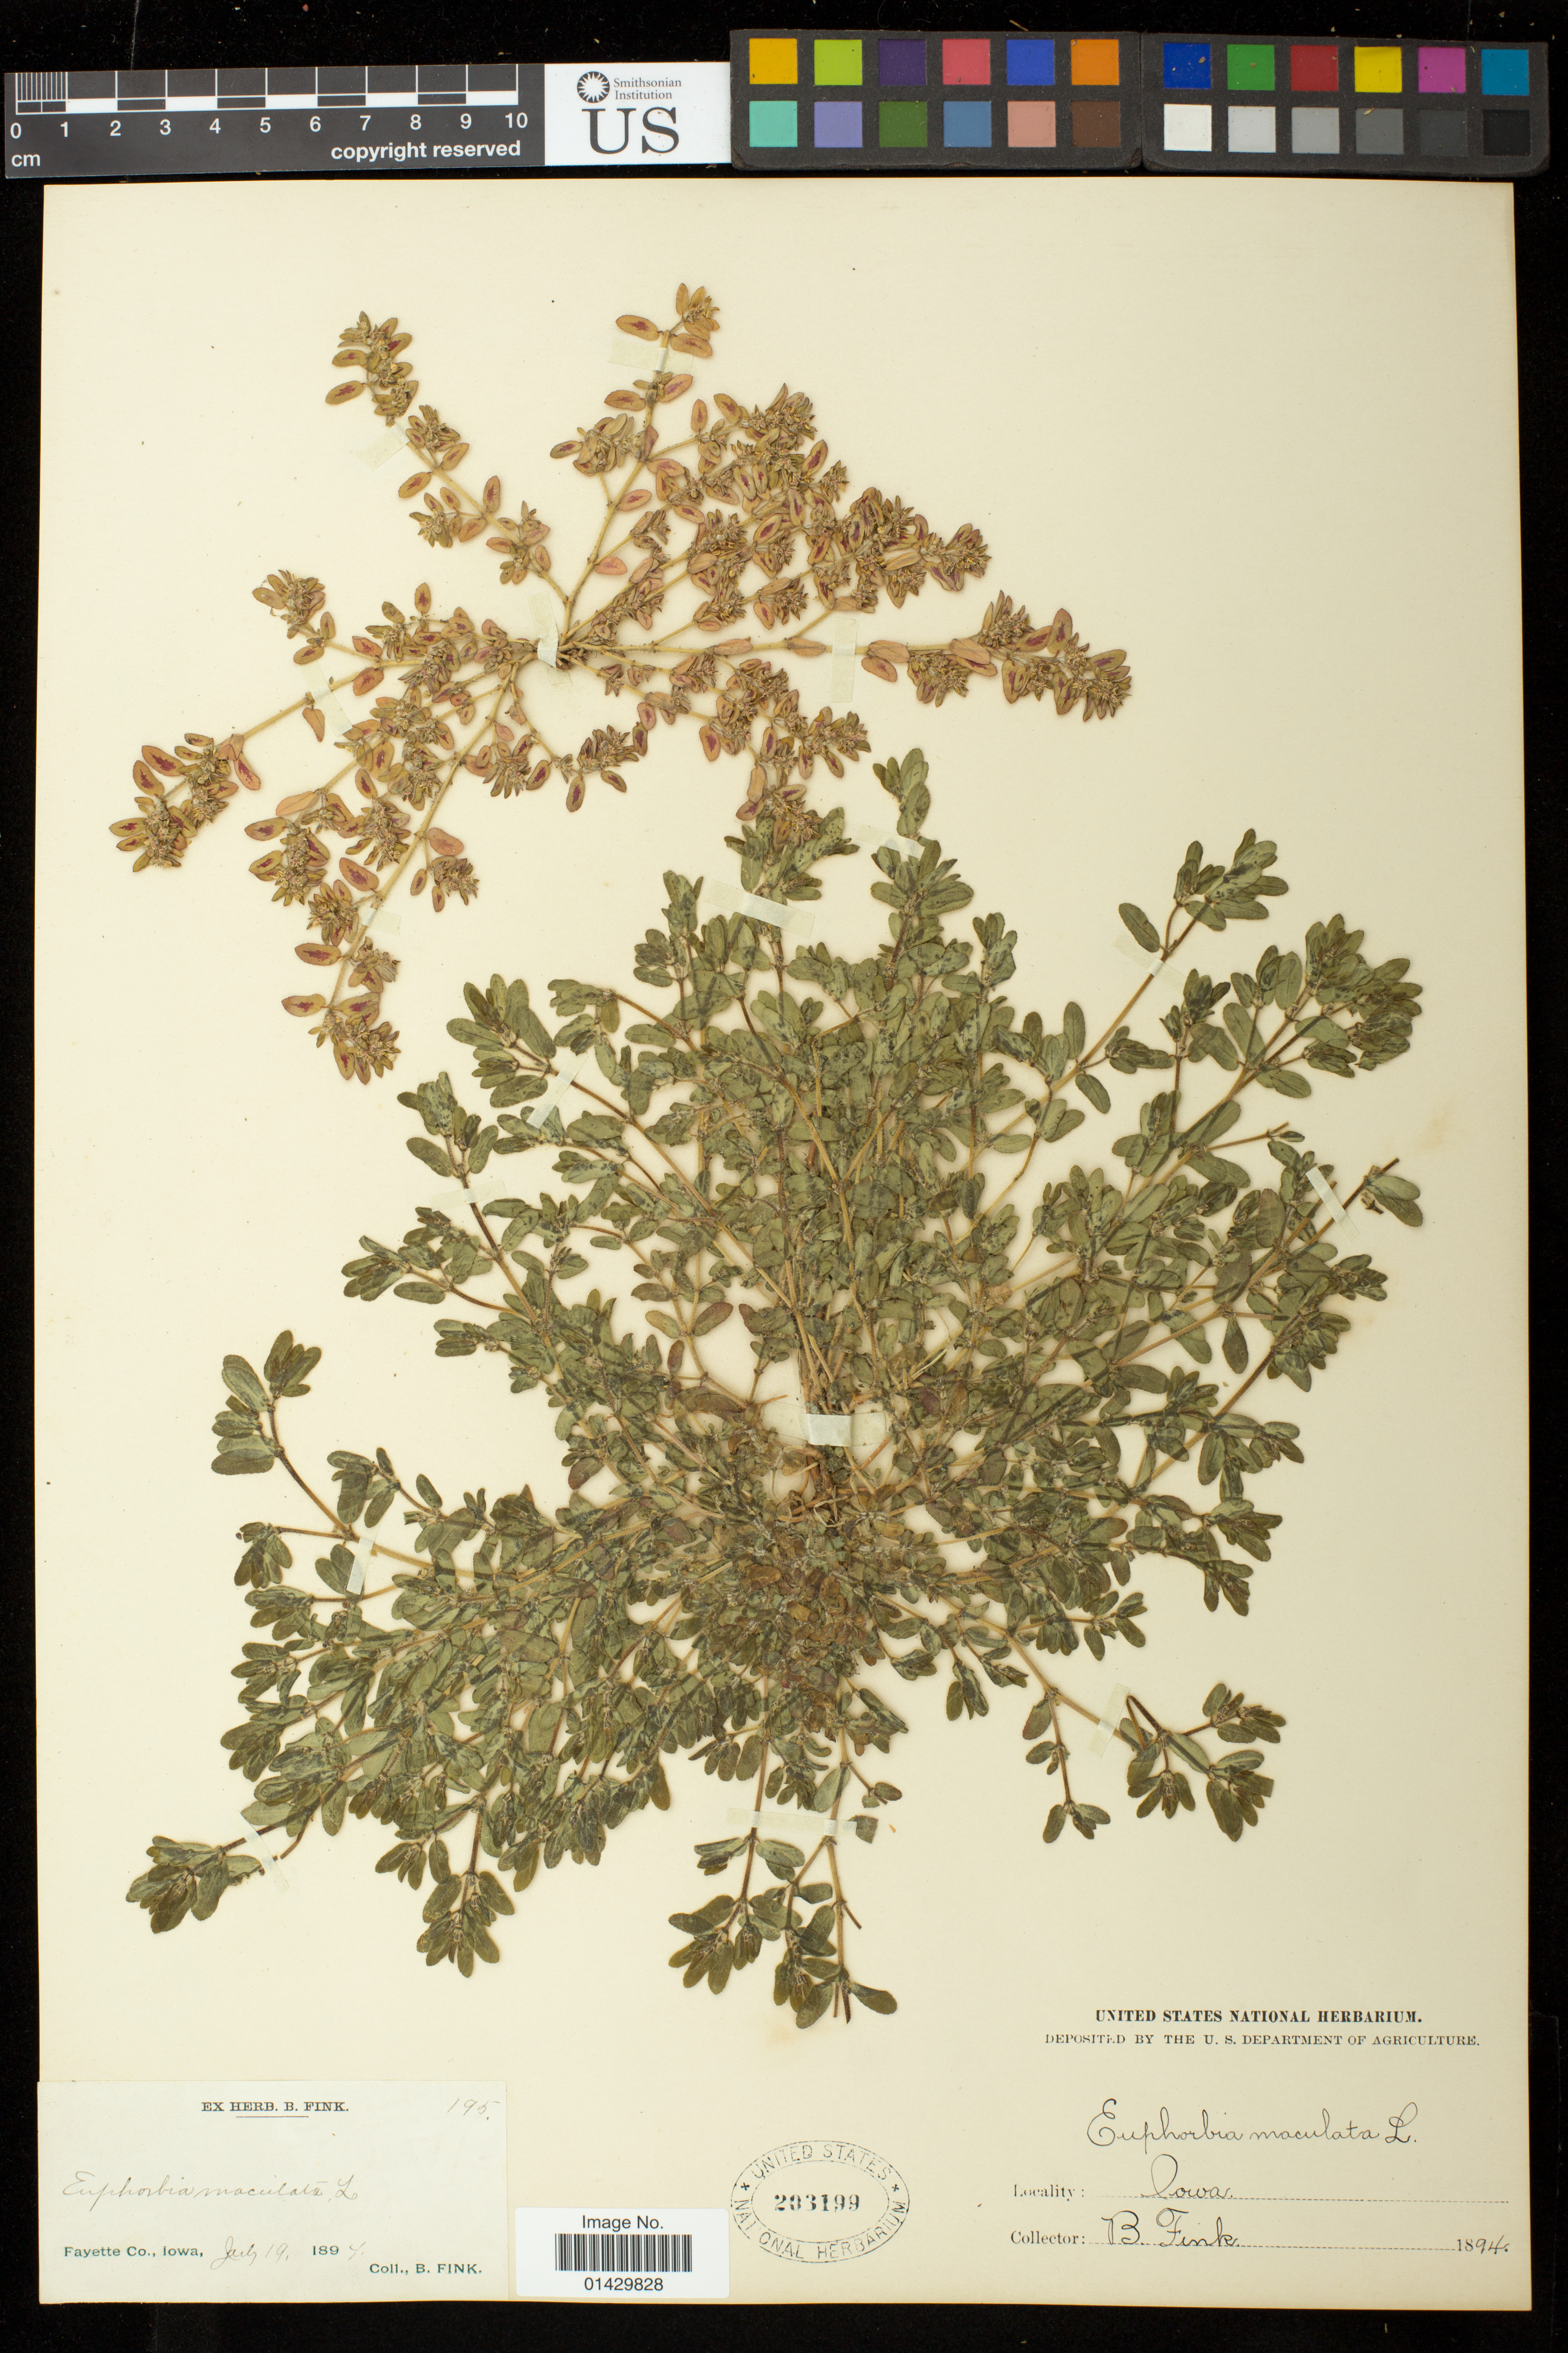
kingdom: Plantae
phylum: Tracheophyta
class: Magnoliopsida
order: Malpighiales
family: Euphorbiaceae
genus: Euphorbia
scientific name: Euphorbia maculata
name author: L.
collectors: B. Fink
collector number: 195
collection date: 1894-07-19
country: United States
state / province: Iowa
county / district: Fayette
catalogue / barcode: US 203199